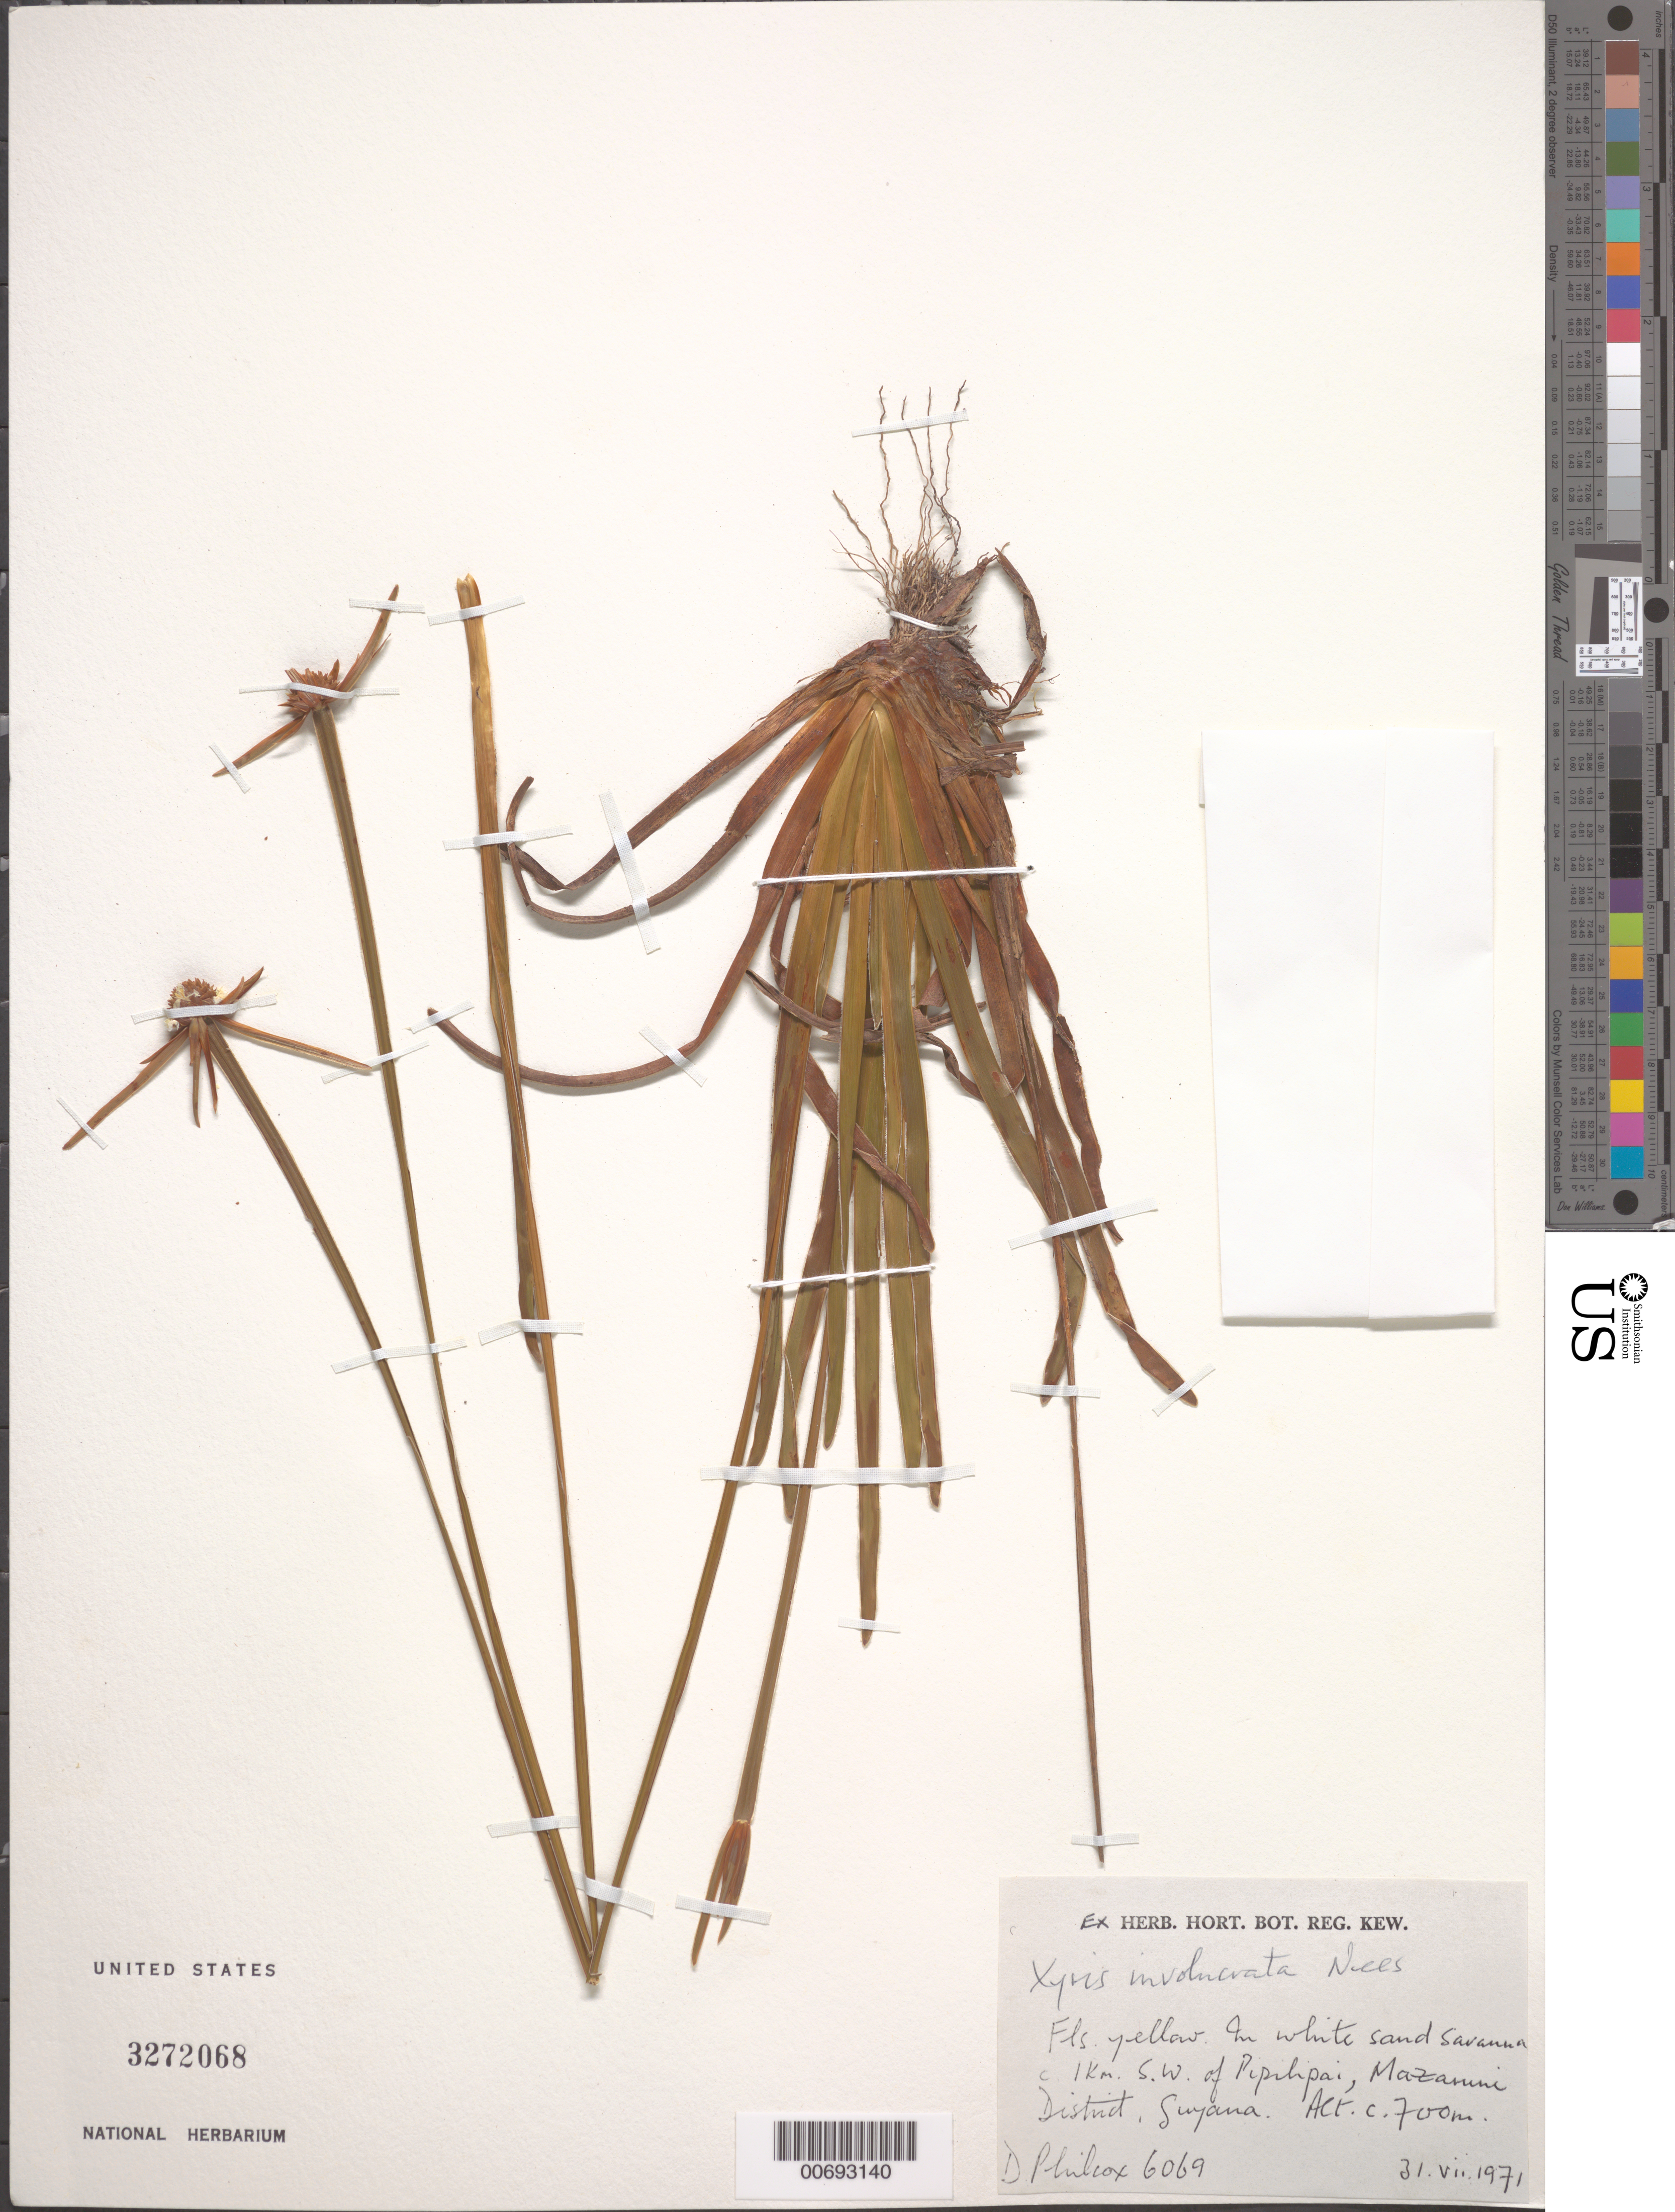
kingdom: Plantae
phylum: Tracheophyta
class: Liliopsida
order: Poales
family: Xyridaceae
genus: Xyris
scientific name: Xyris involucrata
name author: Nees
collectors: D. Philcox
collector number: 6069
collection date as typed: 31-Jul-71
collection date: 1971-07-31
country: Guyana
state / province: Cuyuni-Mazaruni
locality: Pipilipai, 1 km SW of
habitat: White sand savanna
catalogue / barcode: US 3272068